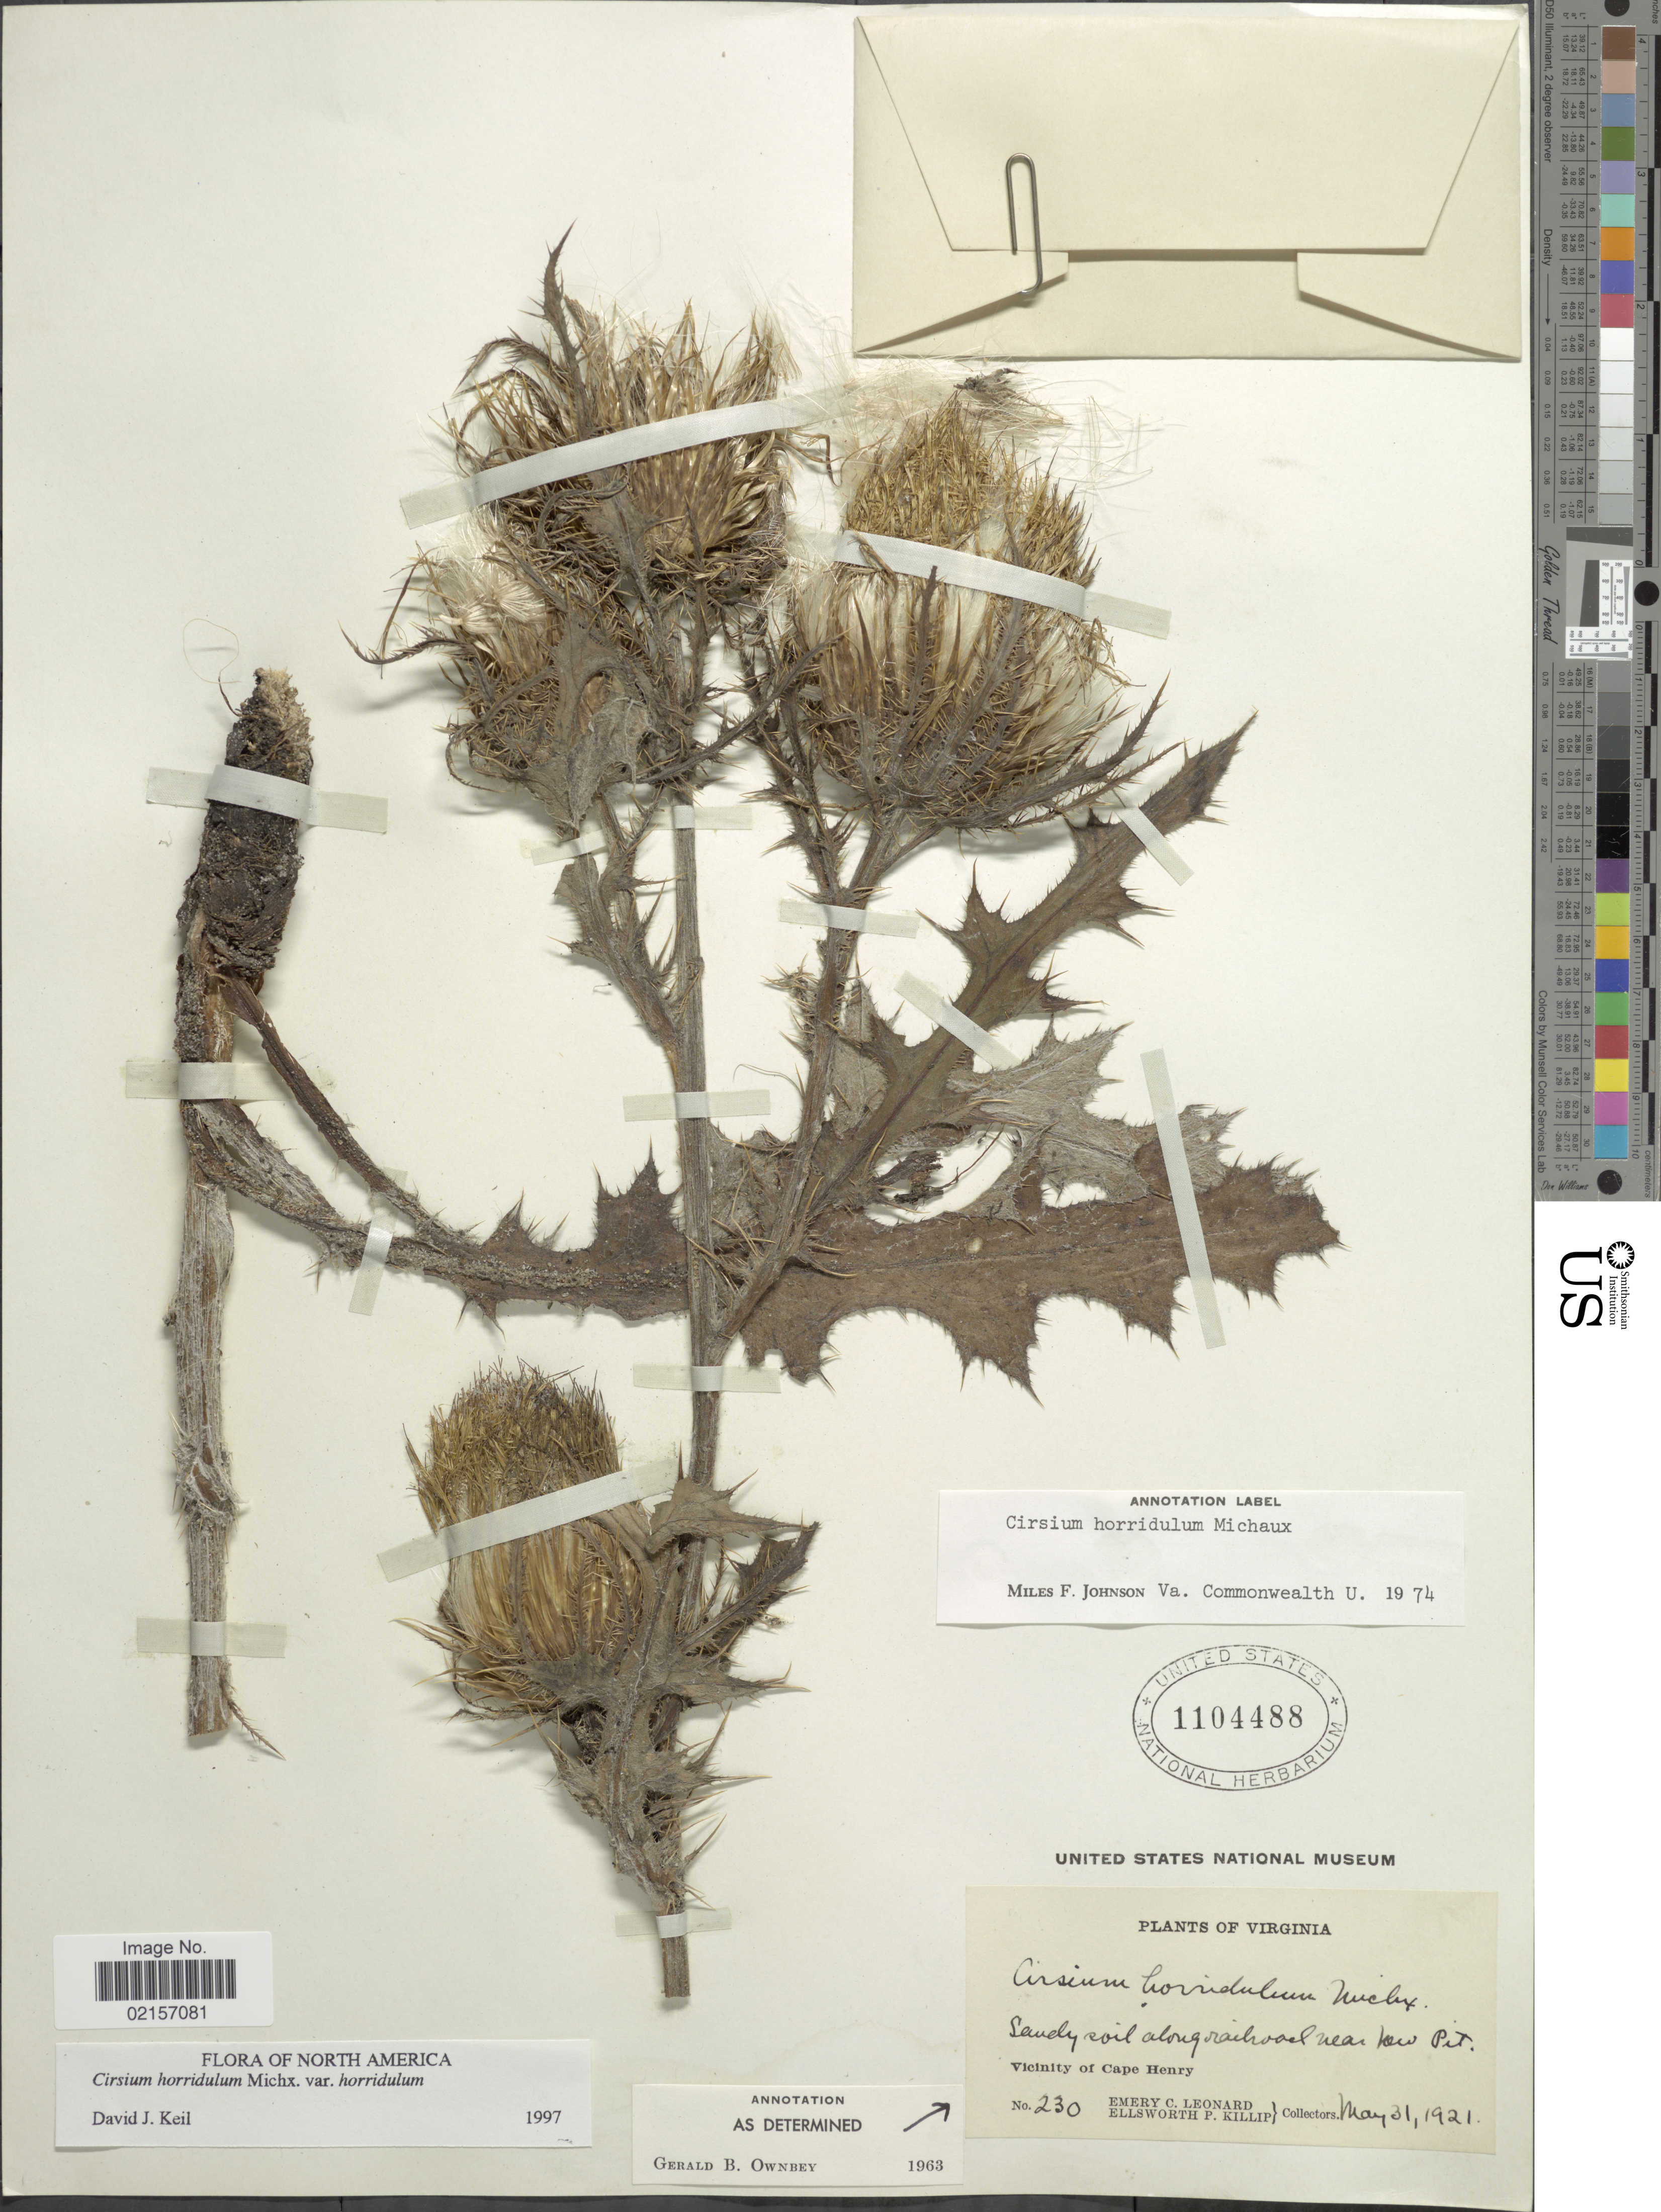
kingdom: Plantae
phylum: Tracheophyta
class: Magnoliopsida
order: Asterales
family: Asteraceae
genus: Cirsium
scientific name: Cirsium horridulum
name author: Michx.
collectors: E. C. Leonard & E. P. Killip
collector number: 230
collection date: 1921-05-31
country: United States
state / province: Virginia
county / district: City of Virginia Beach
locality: Sandy soil along railroad near Low Pit, Vicinity of Cape Henry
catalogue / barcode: US 1104488